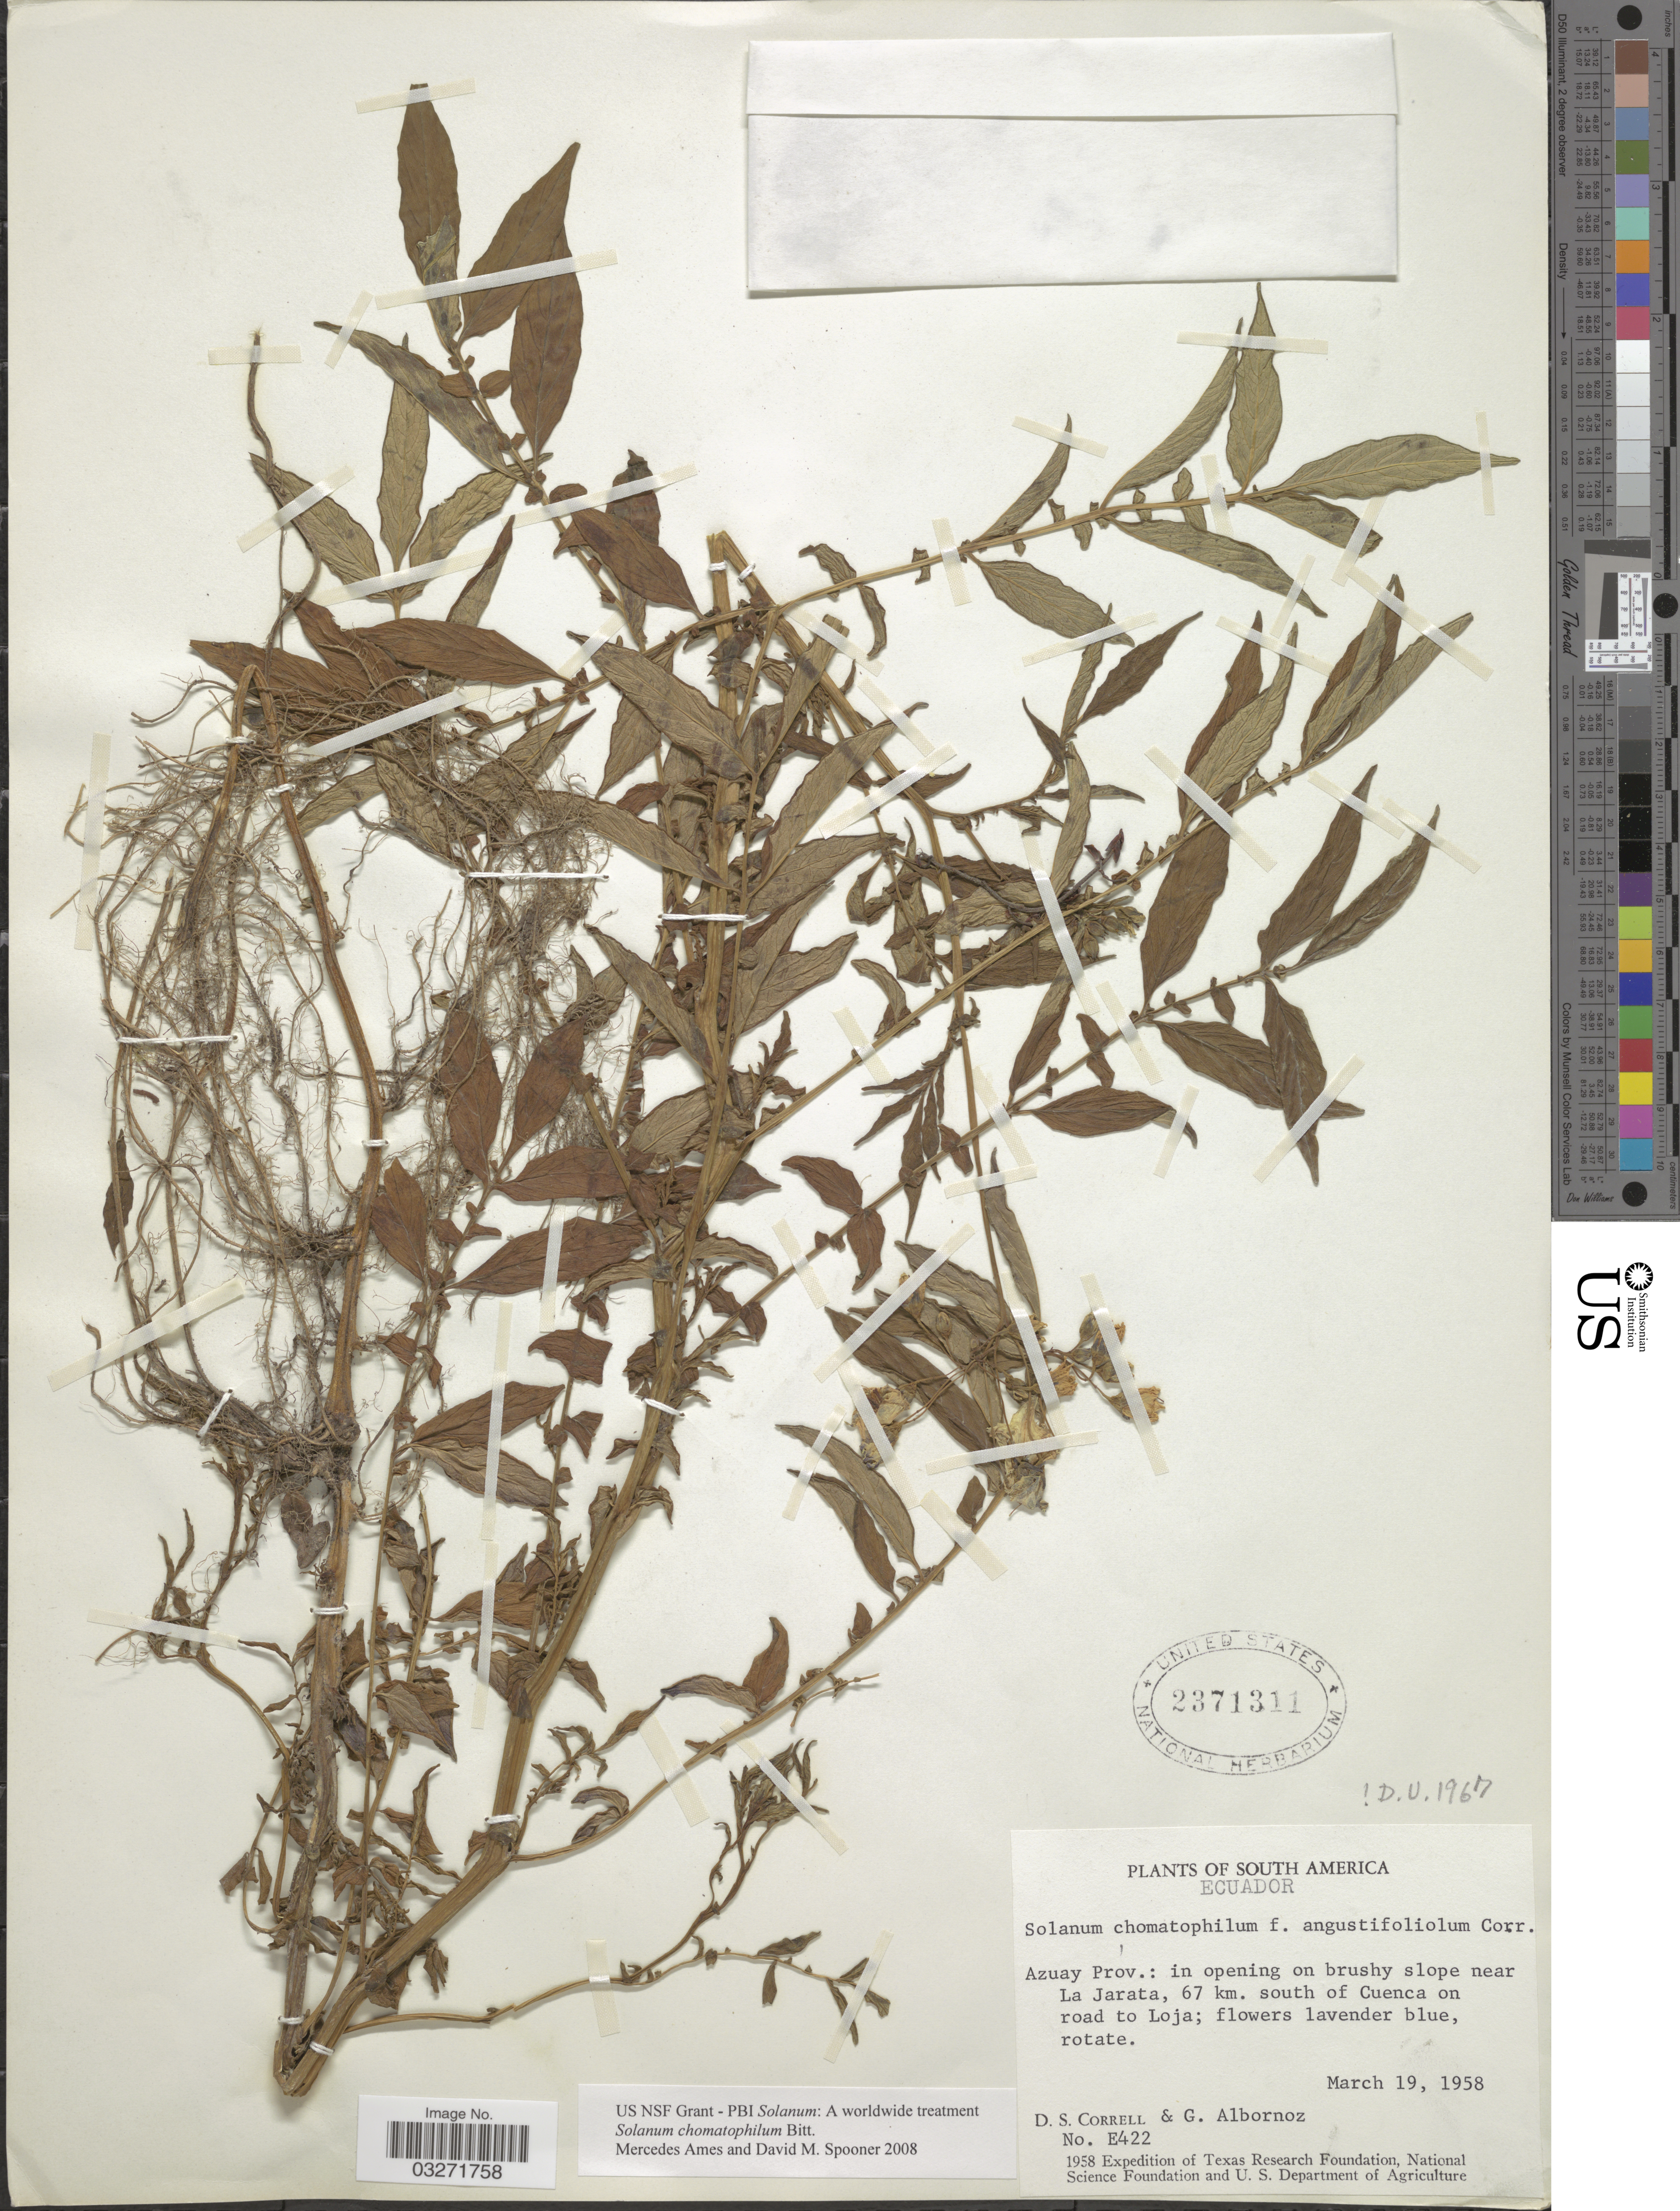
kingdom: Plantae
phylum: Tracheophyta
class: Magnoliopsida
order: Solanales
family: Solanaceae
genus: Solanum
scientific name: Solanum chomatophilum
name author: Bitter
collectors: D. S. Correll & G. Albornoz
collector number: E422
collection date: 1958-03-19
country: Ecuador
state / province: Azuay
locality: In opening on brushy slope near La Jarata, 67 km. south of Cuenca on road to Loja.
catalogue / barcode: US 2371311